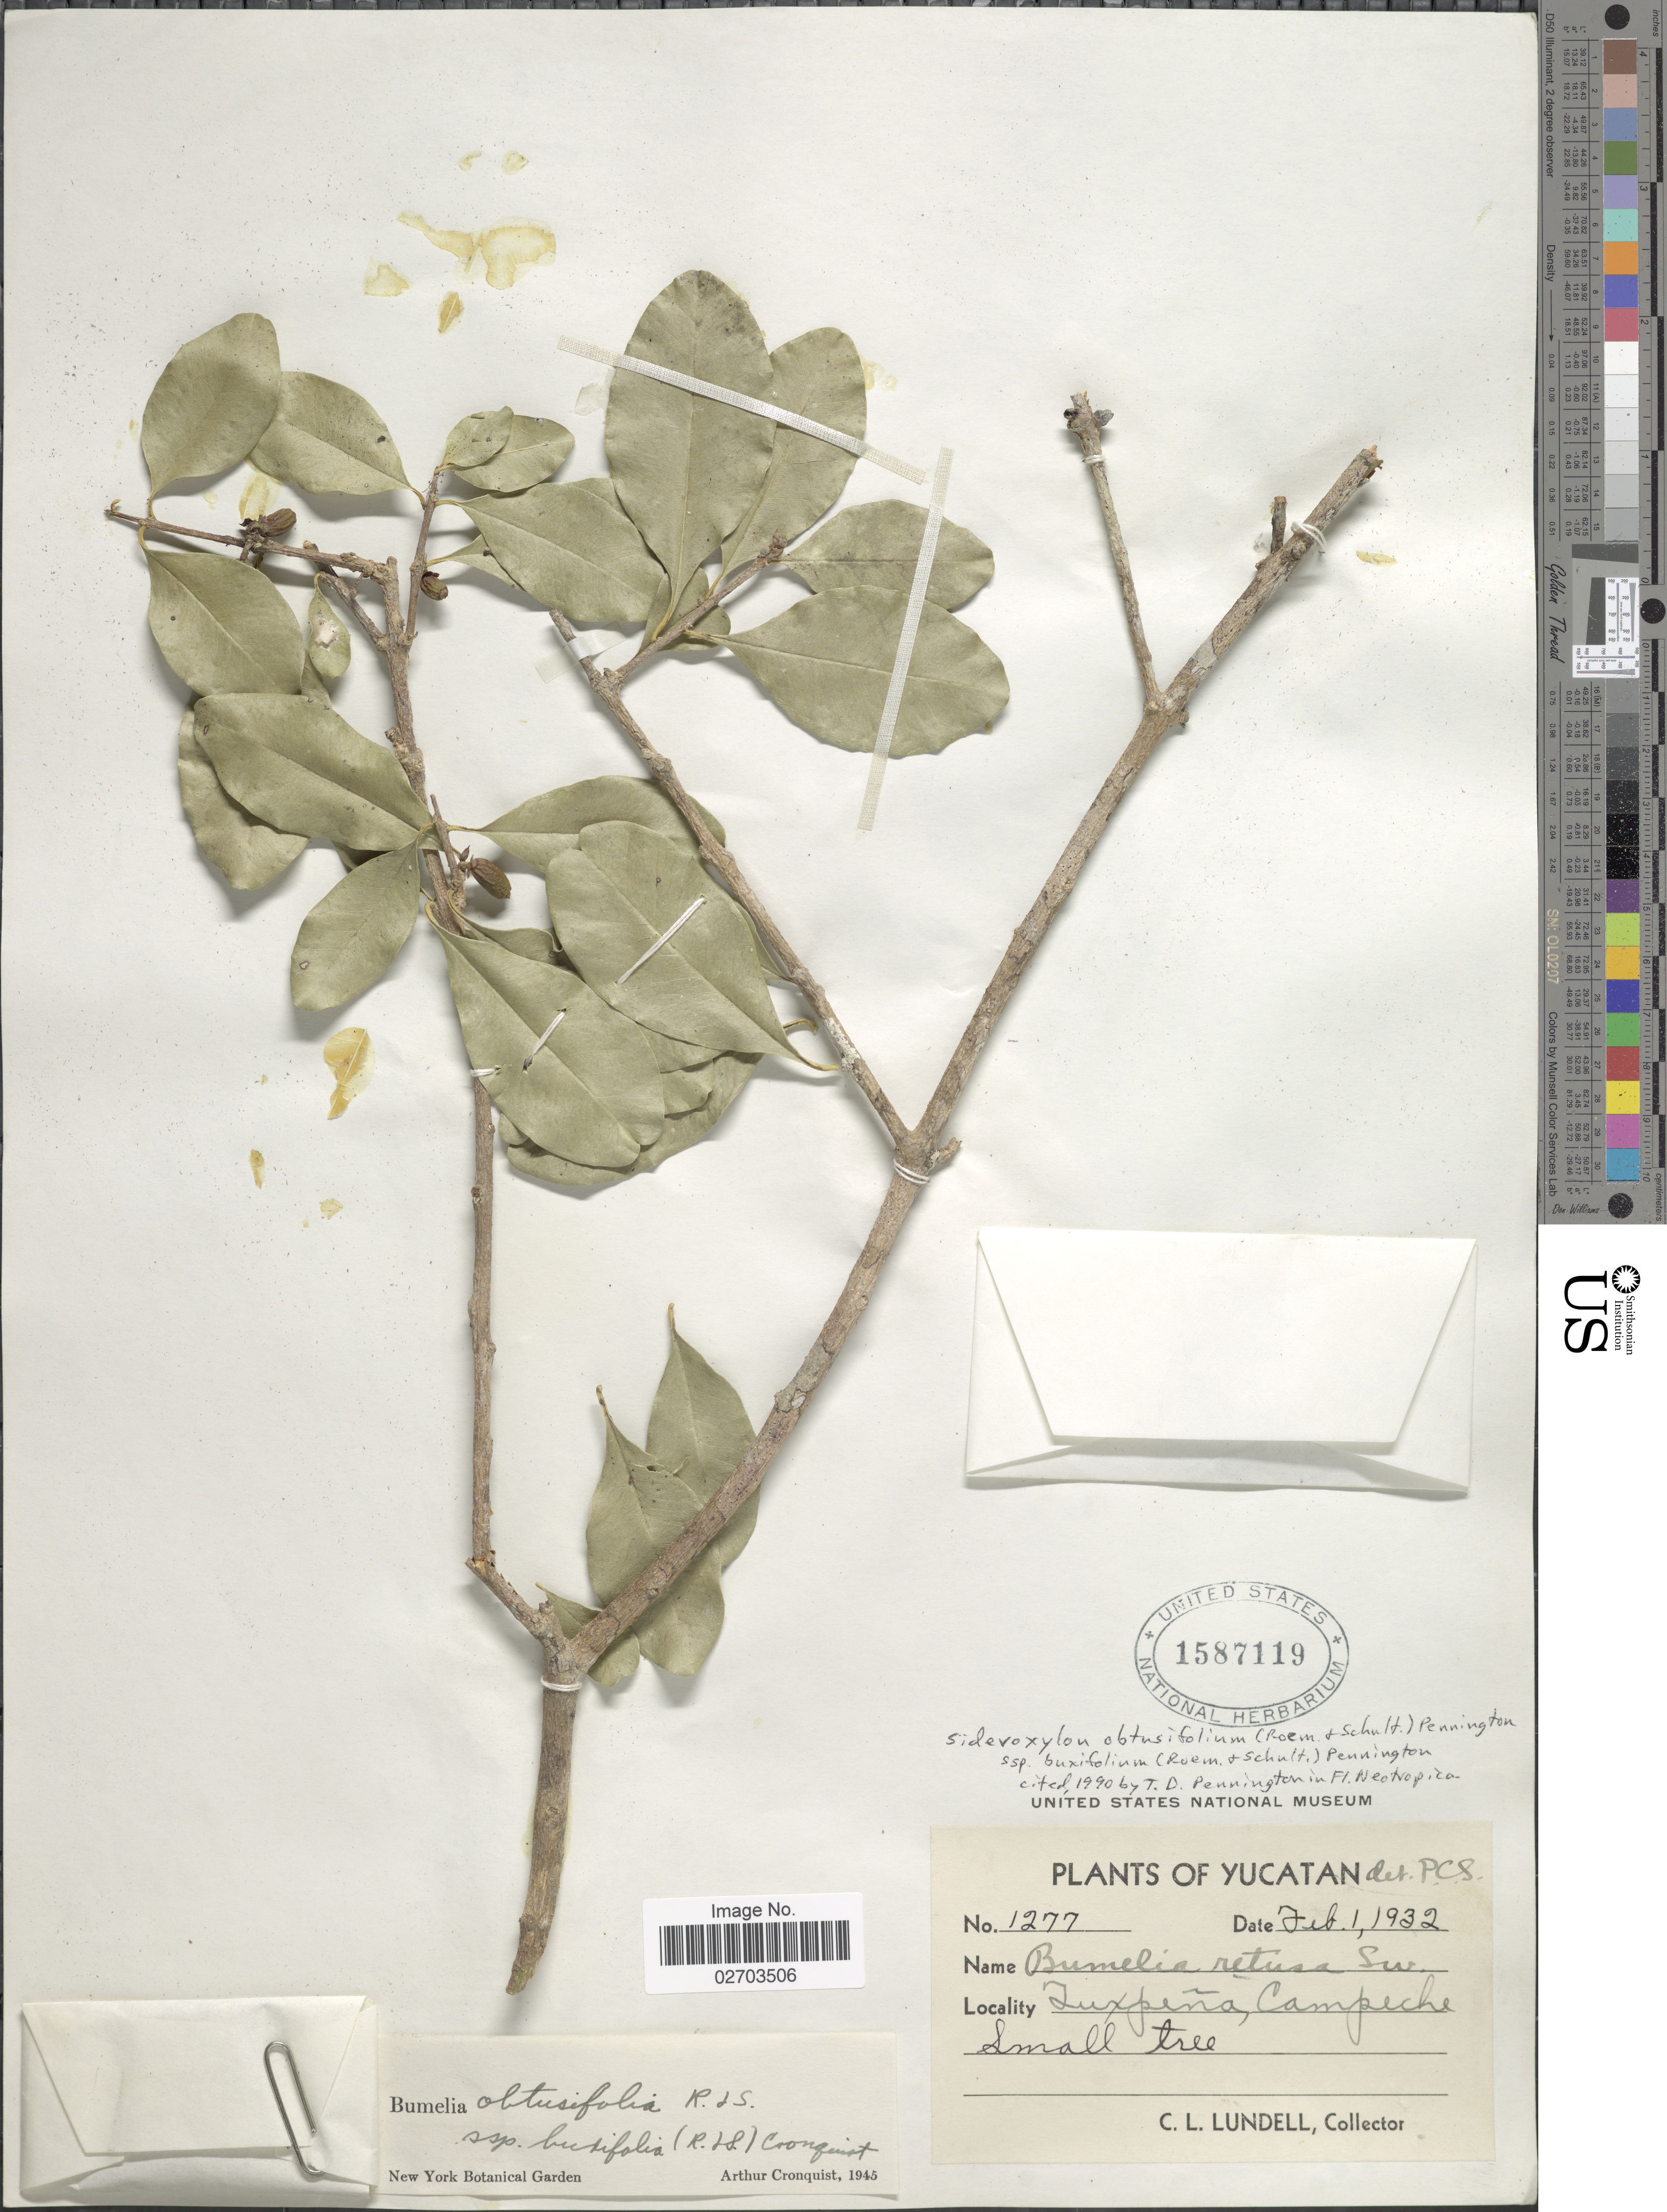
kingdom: Plantae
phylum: Tracheophyta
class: Magnoliopsida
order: Ericales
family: Sapotaceae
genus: Sideroxylon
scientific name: Sideroxylon obtusifolium subsp. buxifolium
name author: (Roem. & Schult.) T.D. Penn.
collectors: C. L. Lundell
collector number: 1277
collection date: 1932-02-01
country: Mexico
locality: Tuxpena, Campeche, Yucatan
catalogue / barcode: US 1587119